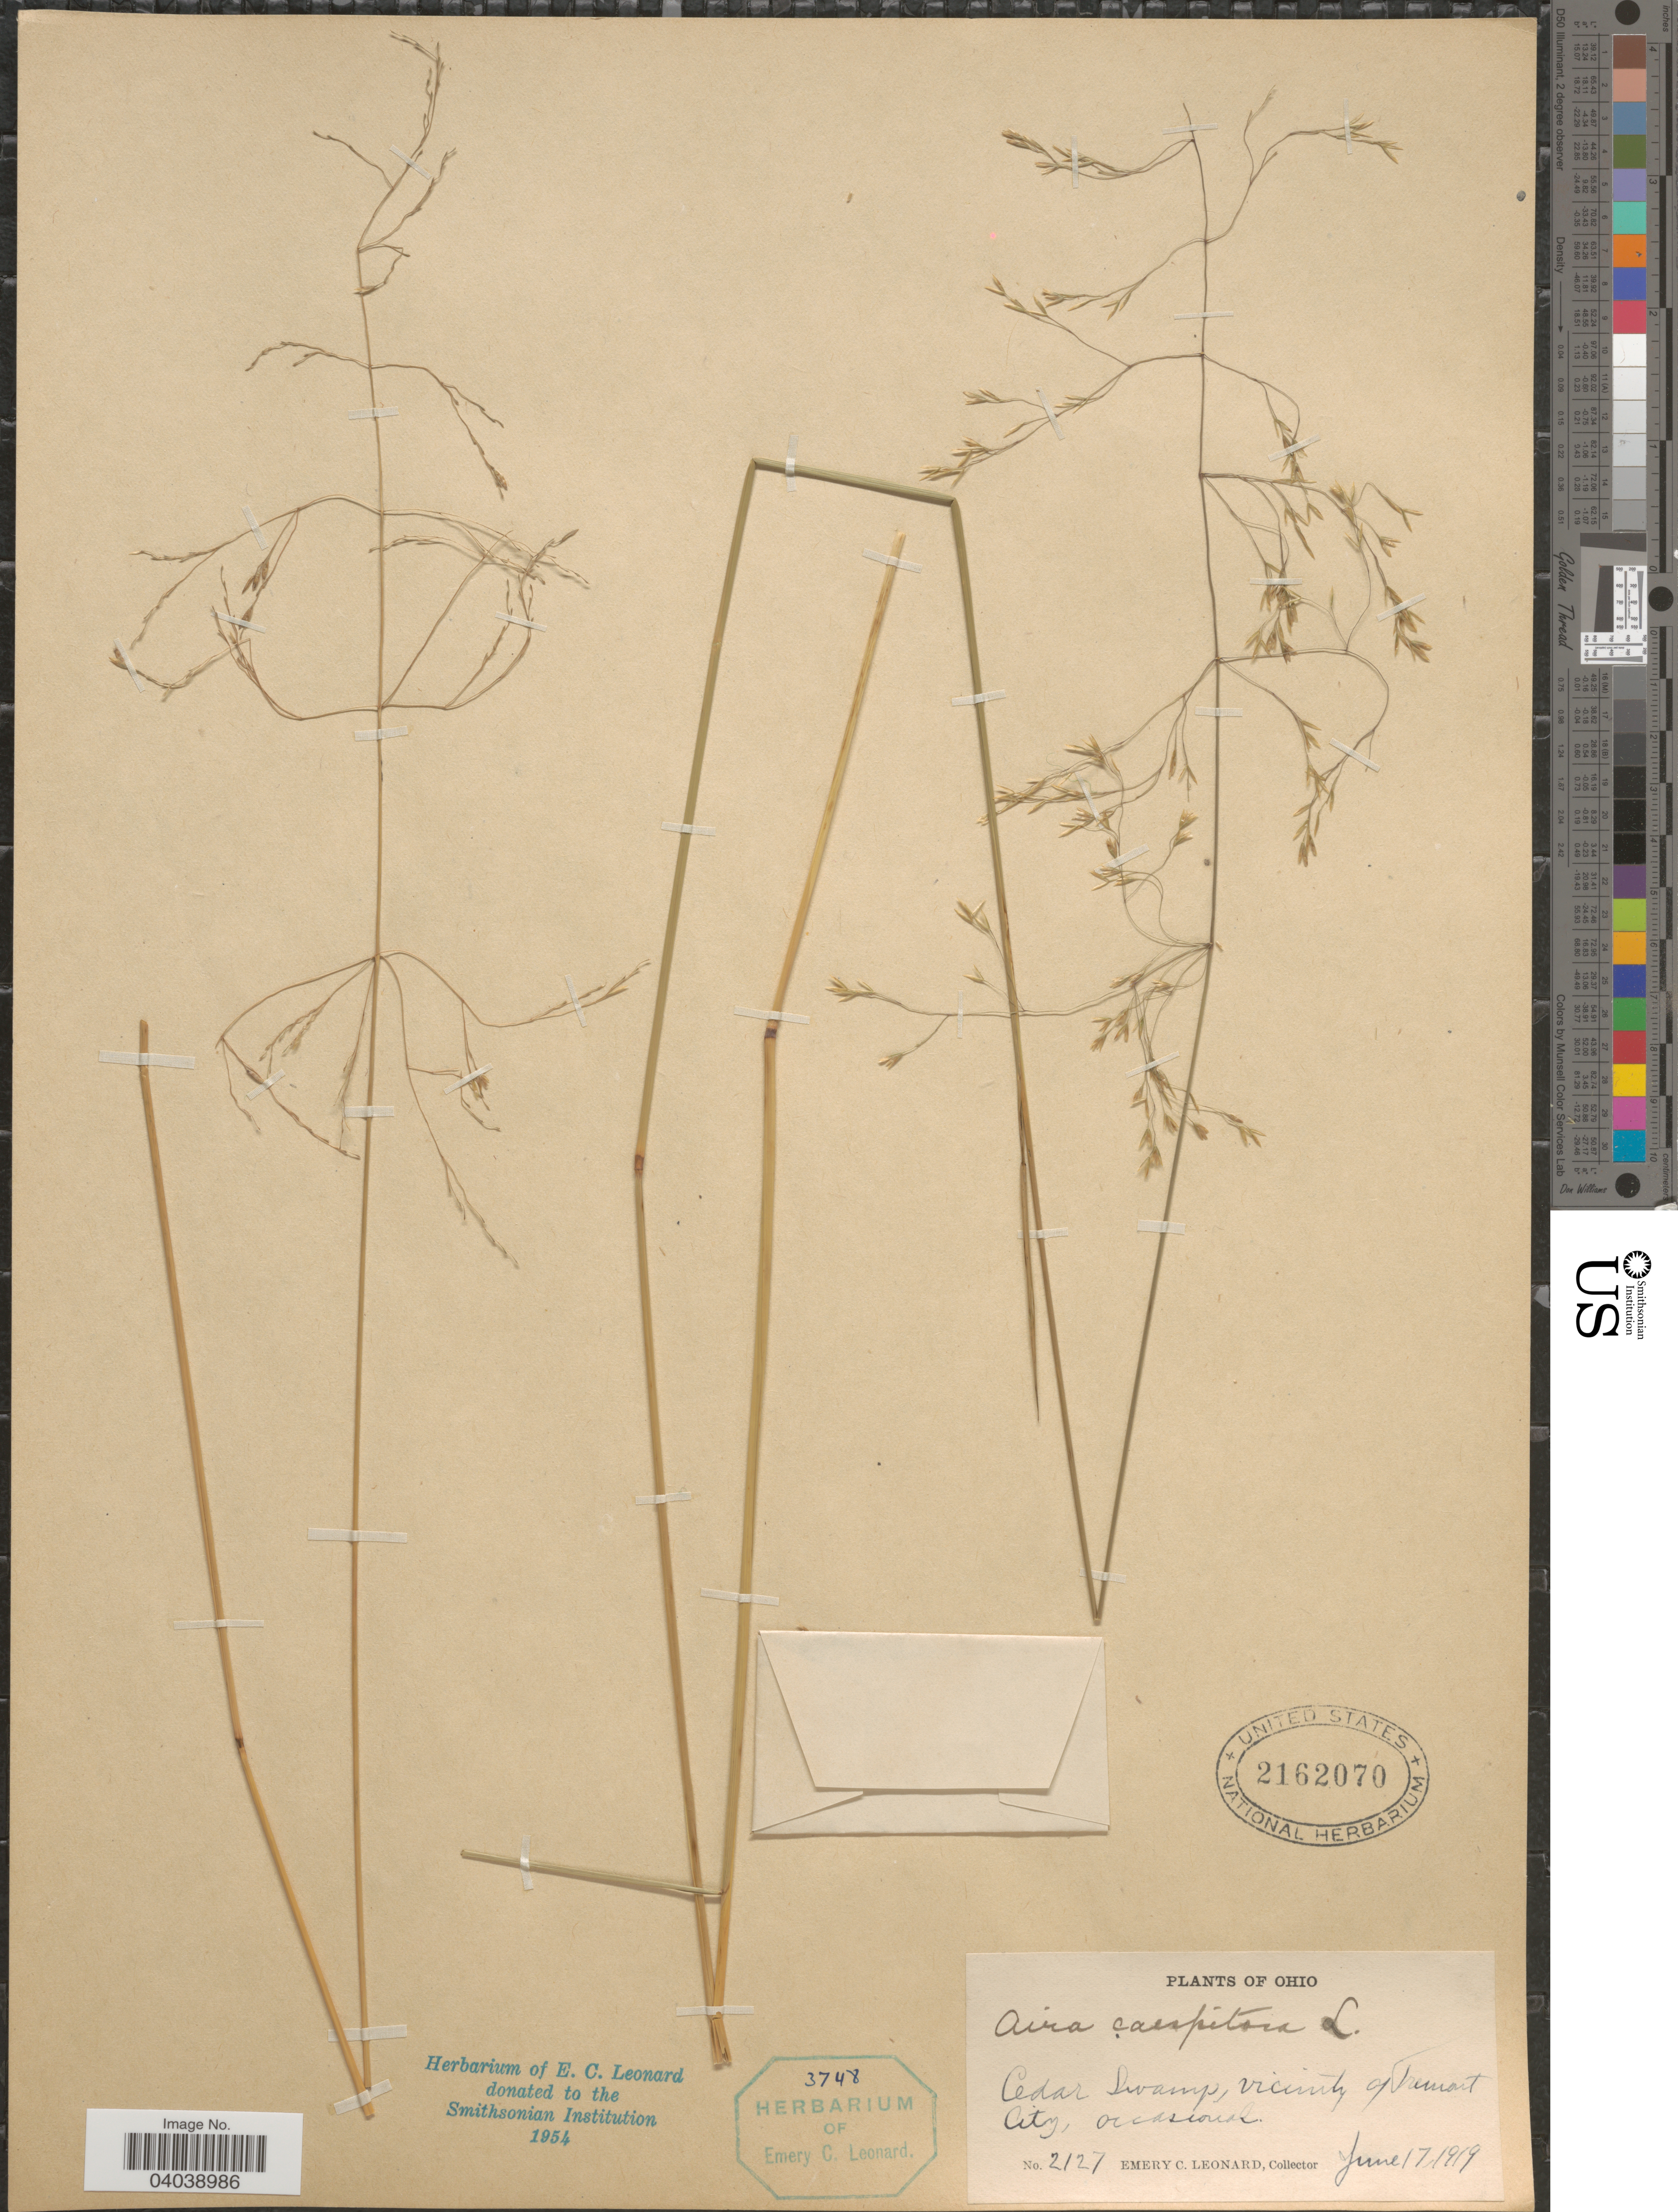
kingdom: Plantae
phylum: Tracheophyta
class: Liliopsida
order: Poales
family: Poaceae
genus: Deschampsia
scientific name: Deschampsia cespitosa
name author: (L.) P. Beauv.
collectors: E. C. Leonard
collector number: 2127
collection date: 1919-06-17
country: United States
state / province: Ohio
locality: Cedar Swamp, vicinity of Fremont City.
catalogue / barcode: US 2162070